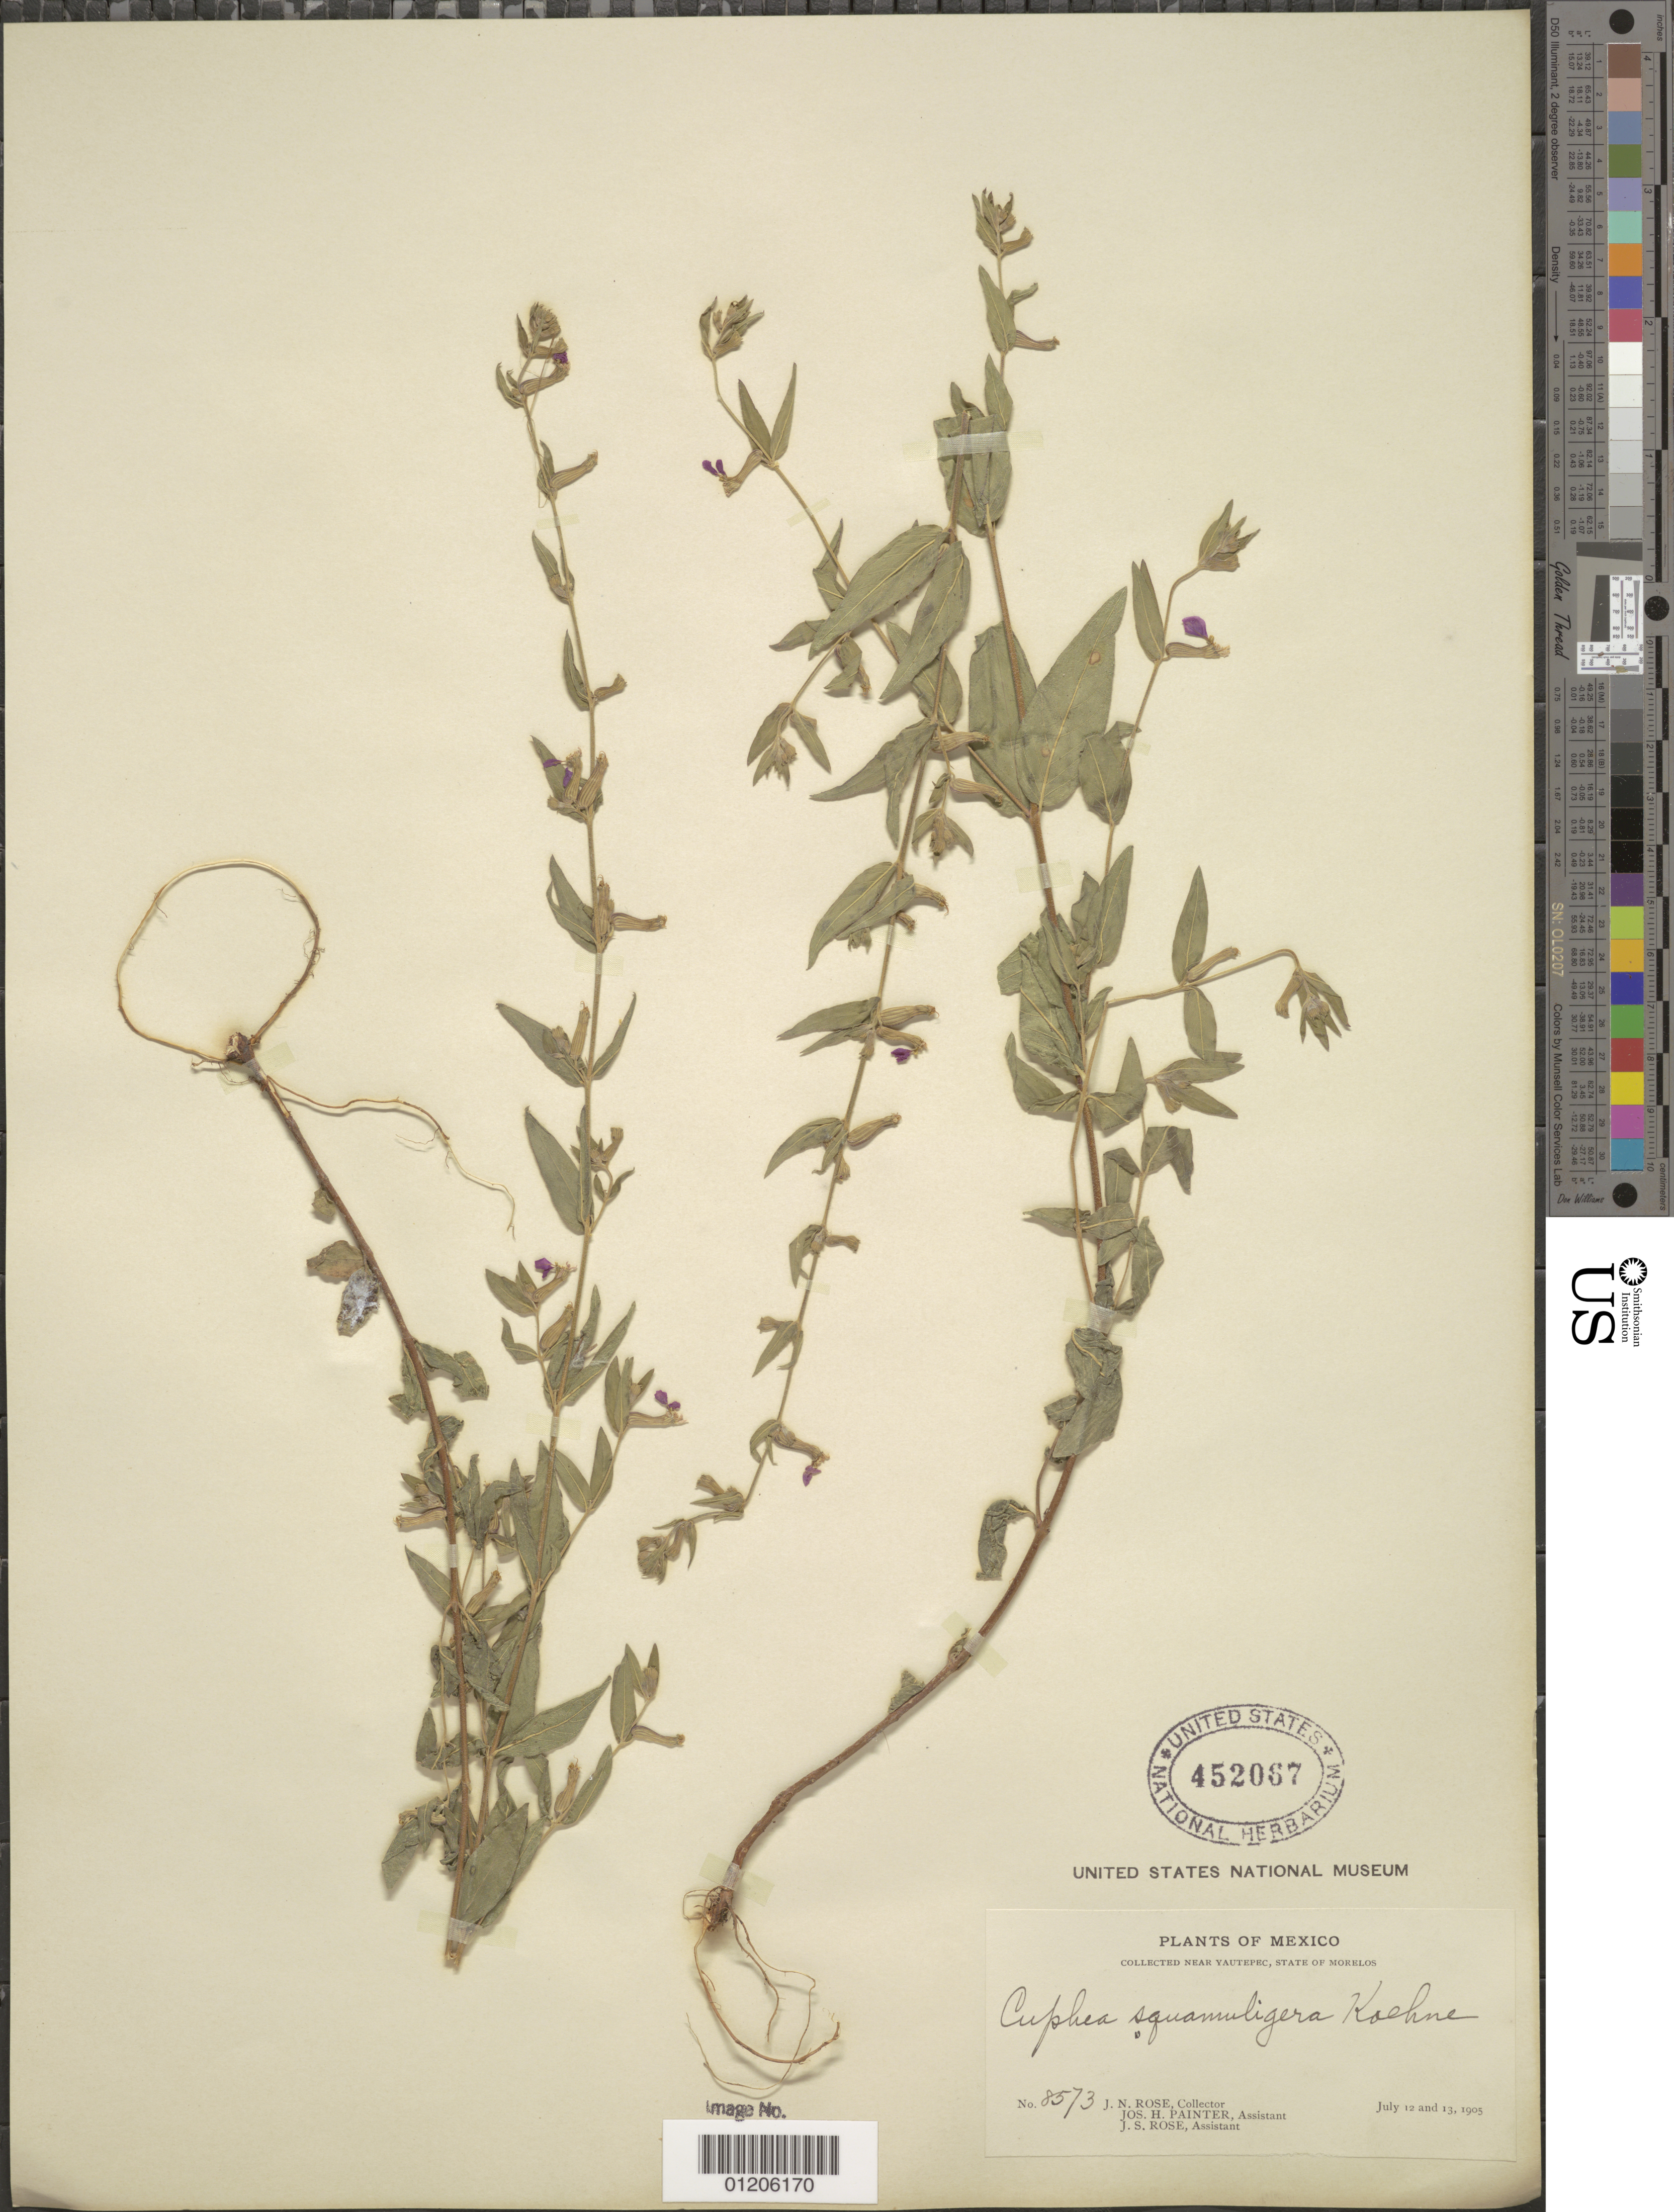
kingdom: Plantae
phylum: Tracheophyta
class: Magnoliopsida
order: Myrtales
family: Lythraceae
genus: Cuphea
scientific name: Cuphea squamuligera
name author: Koehne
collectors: J. N. Rose, J. H. Painter & J. S. Rose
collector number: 8573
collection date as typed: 12 Jul 1905 and 13 Jul 1905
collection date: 1905-07-12,1905-07-13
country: Mexico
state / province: Morelos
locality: Near Yautepec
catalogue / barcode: US 452067